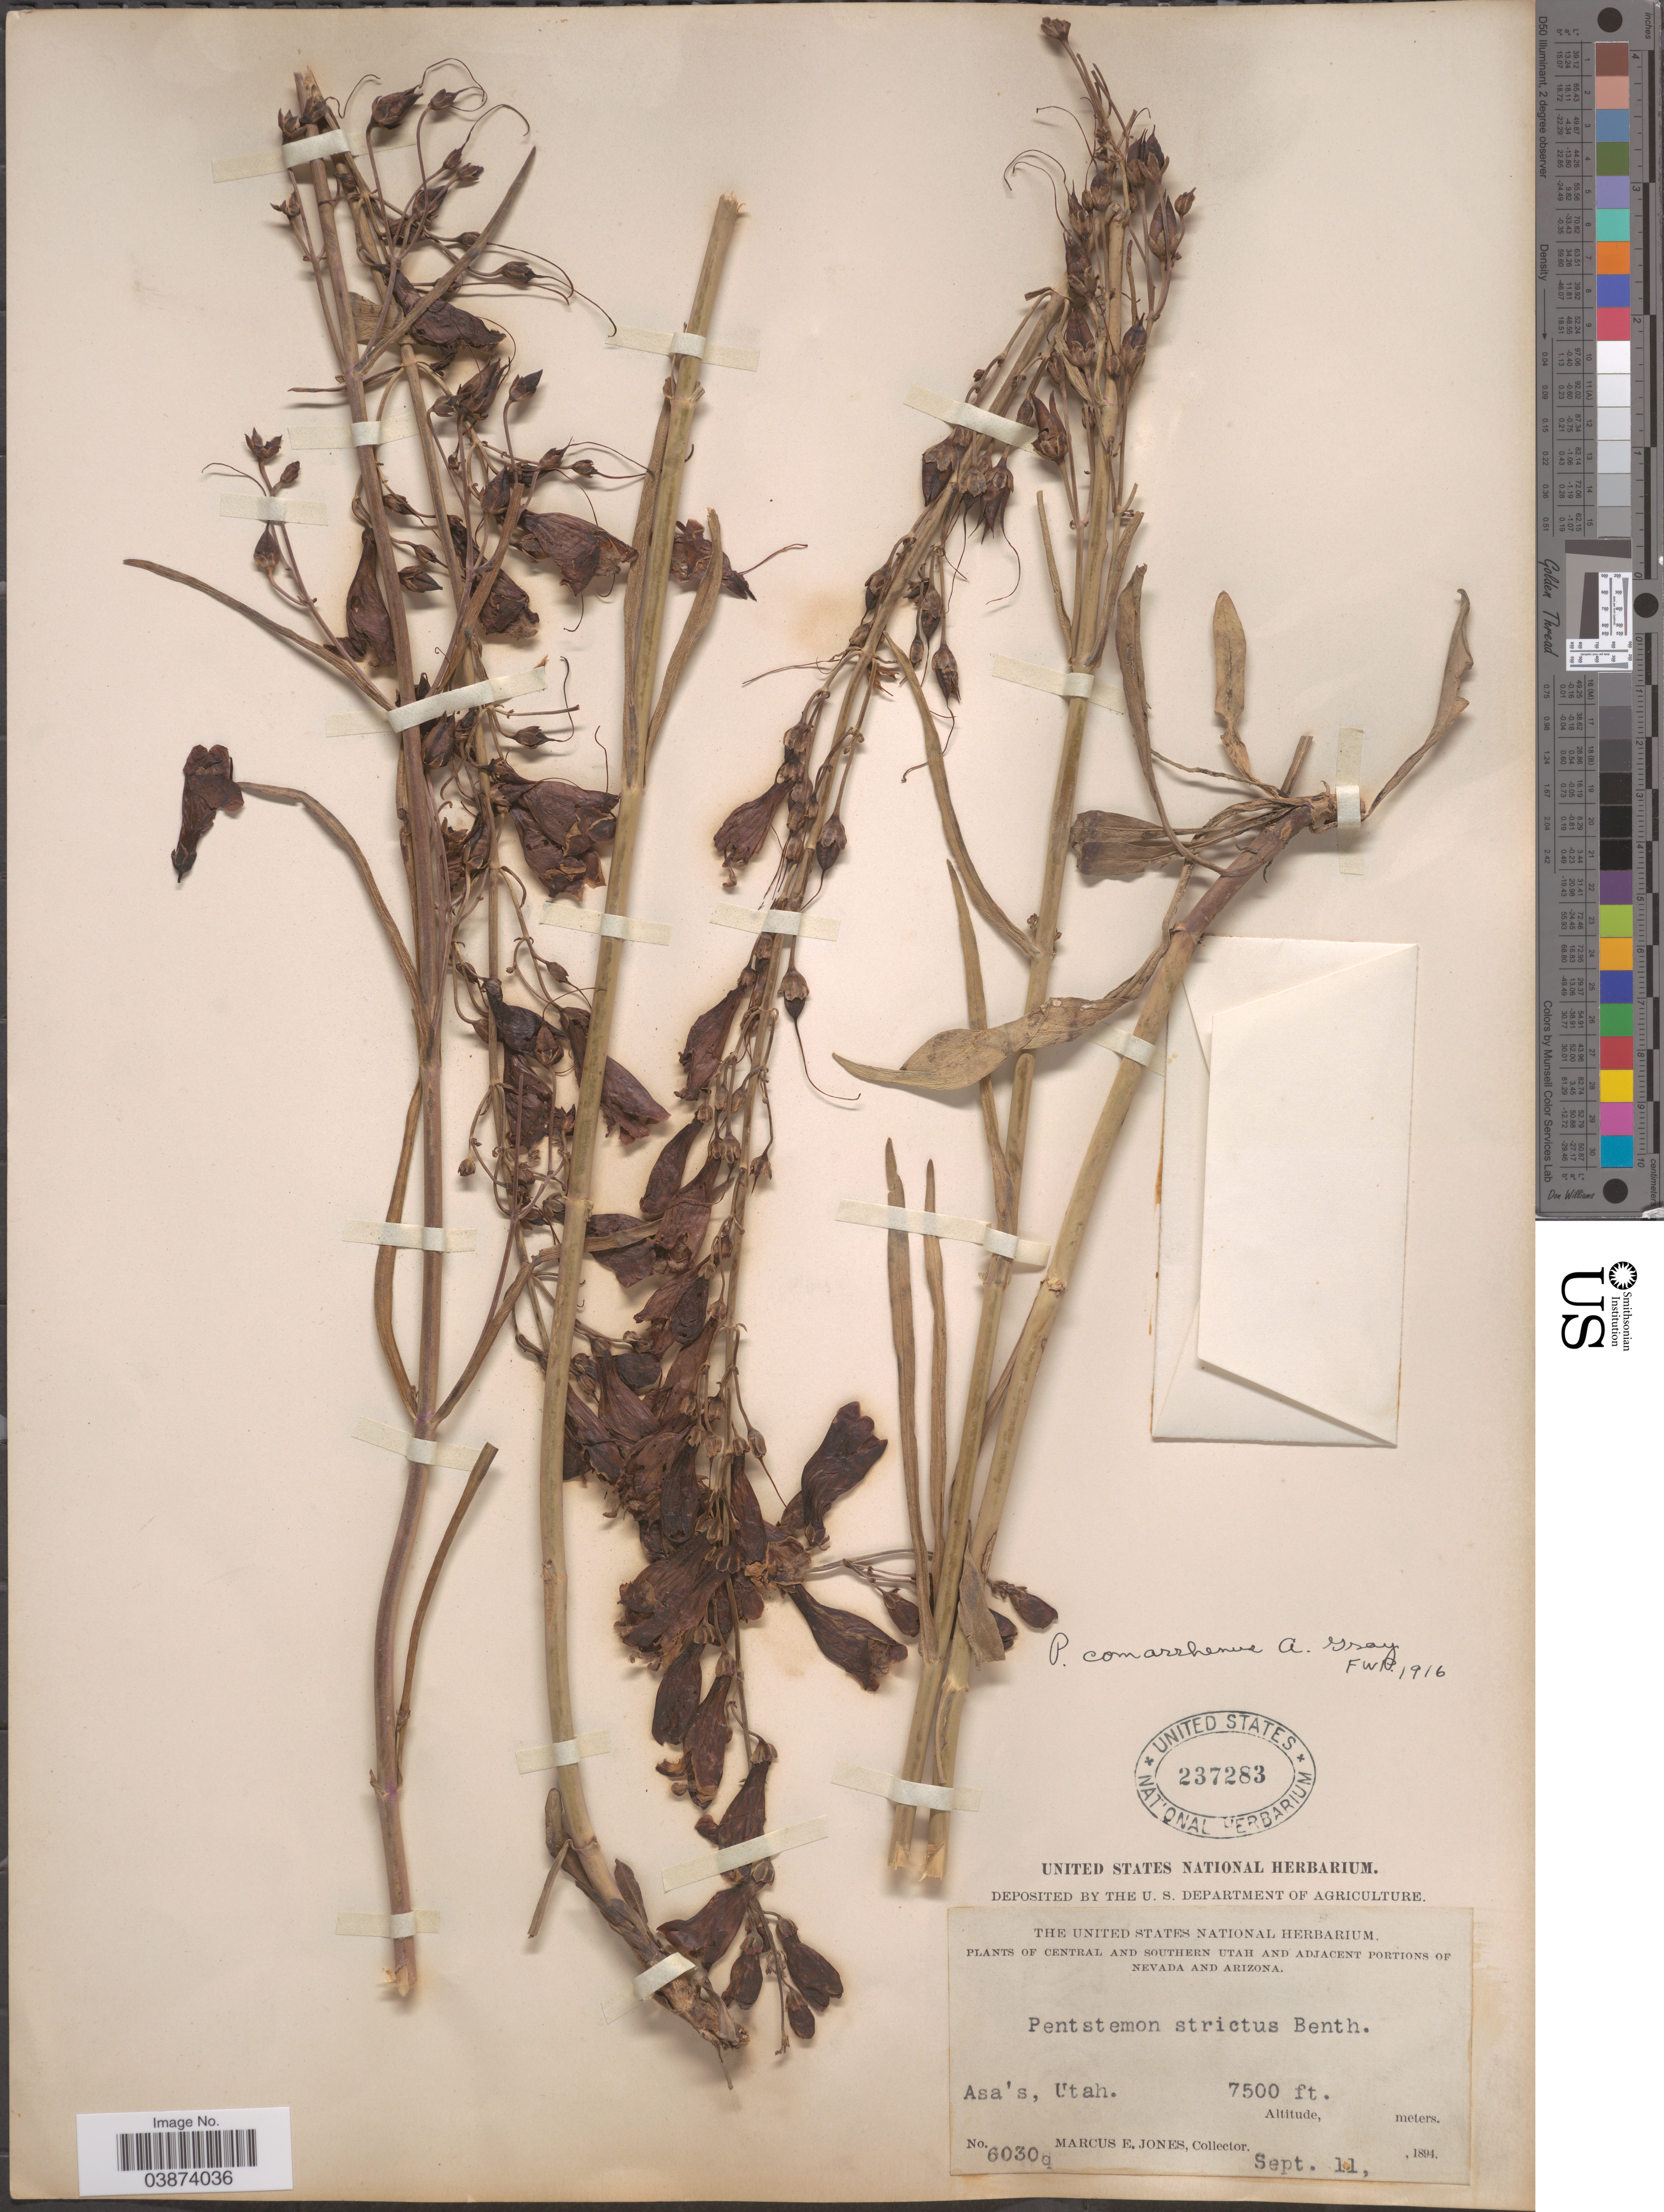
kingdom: Plantae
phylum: Tracheophyta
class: Magnoliopsida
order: Lamiales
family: Plantaginaceae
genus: Penstemon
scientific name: Penstemon comarrhenus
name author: A. Gray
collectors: M. E. Jones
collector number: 6030q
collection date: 1894-09-11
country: United States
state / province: Utah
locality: Central and Southern Utah. Asa's.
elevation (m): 2286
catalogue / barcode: US 237283